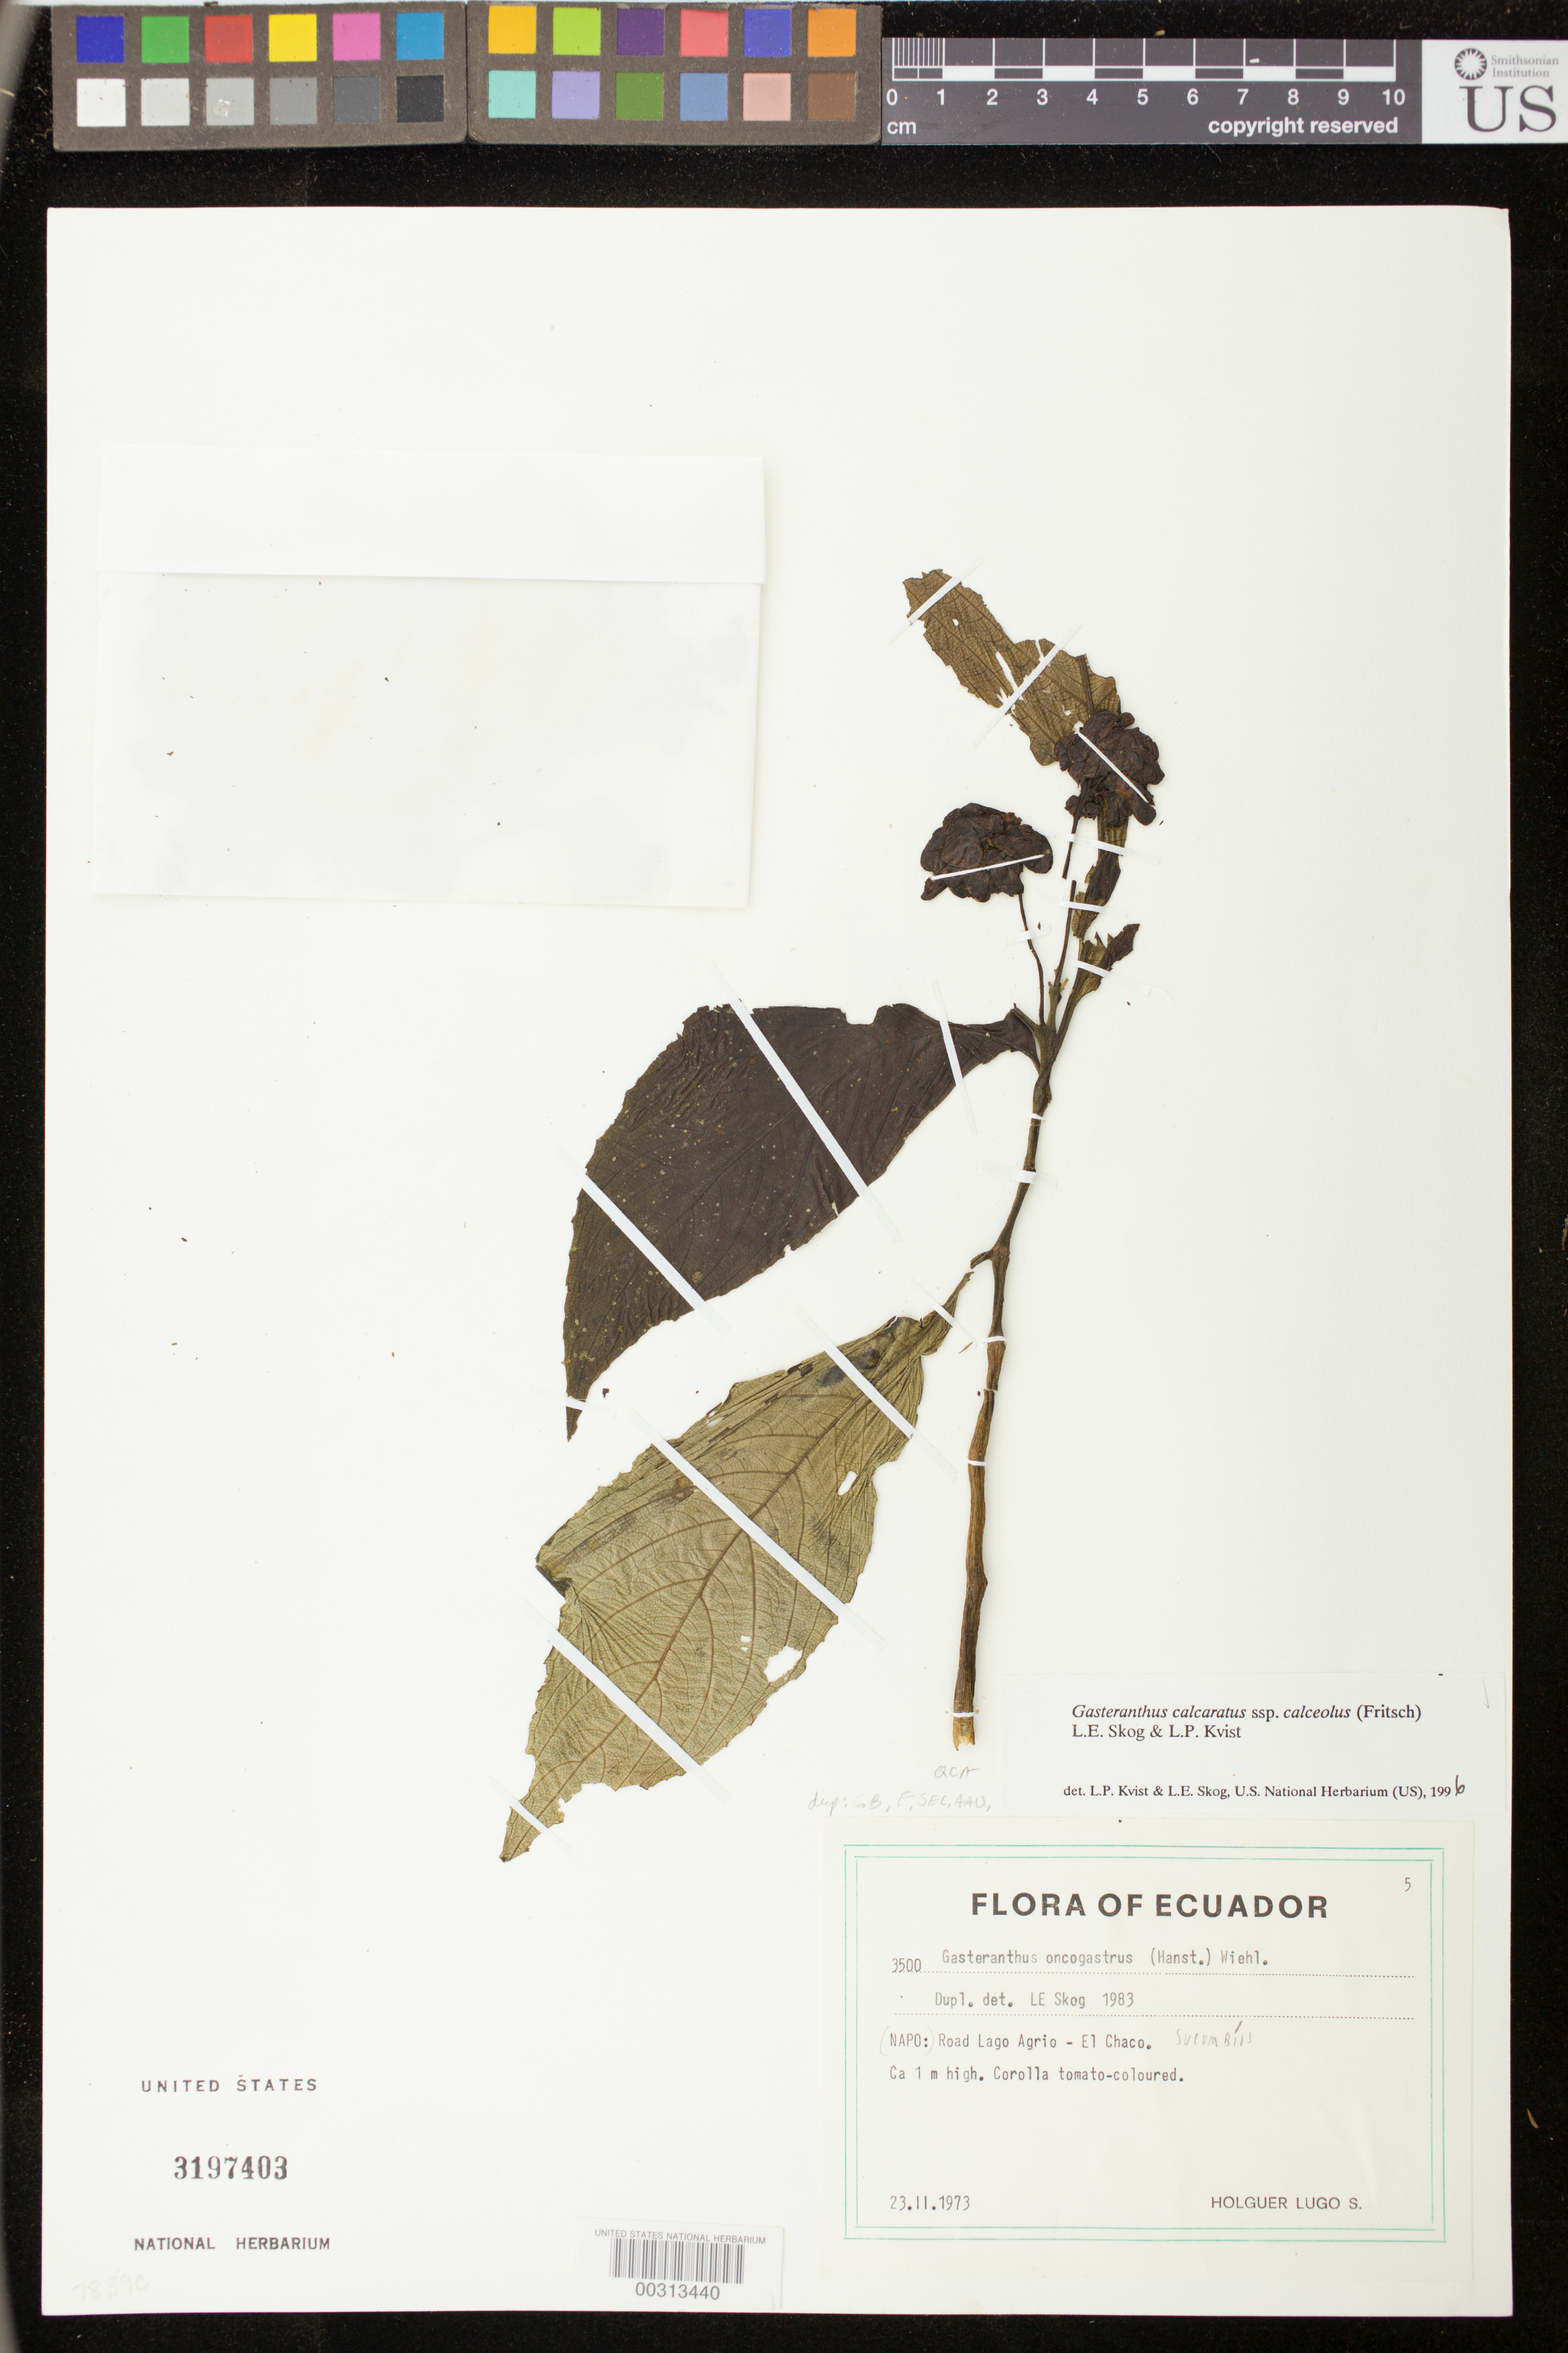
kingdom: Plantae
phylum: Tracheophyta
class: Magnoliopsida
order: Lamiales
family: Gesneriaceae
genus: Gasteranthus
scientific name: Gasteranthus calcaratus subsp. calceolus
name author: (Fritsch) L.E. Skog & L.P. Kvist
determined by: Skog, Laurence E.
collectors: H. Lugo S.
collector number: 3500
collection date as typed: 23 Feb 1973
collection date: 1973-02-23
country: Ecuador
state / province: Sucumbíos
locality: ("Napo.") Road Lago Agrio - El Chaco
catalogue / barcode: US 3197403